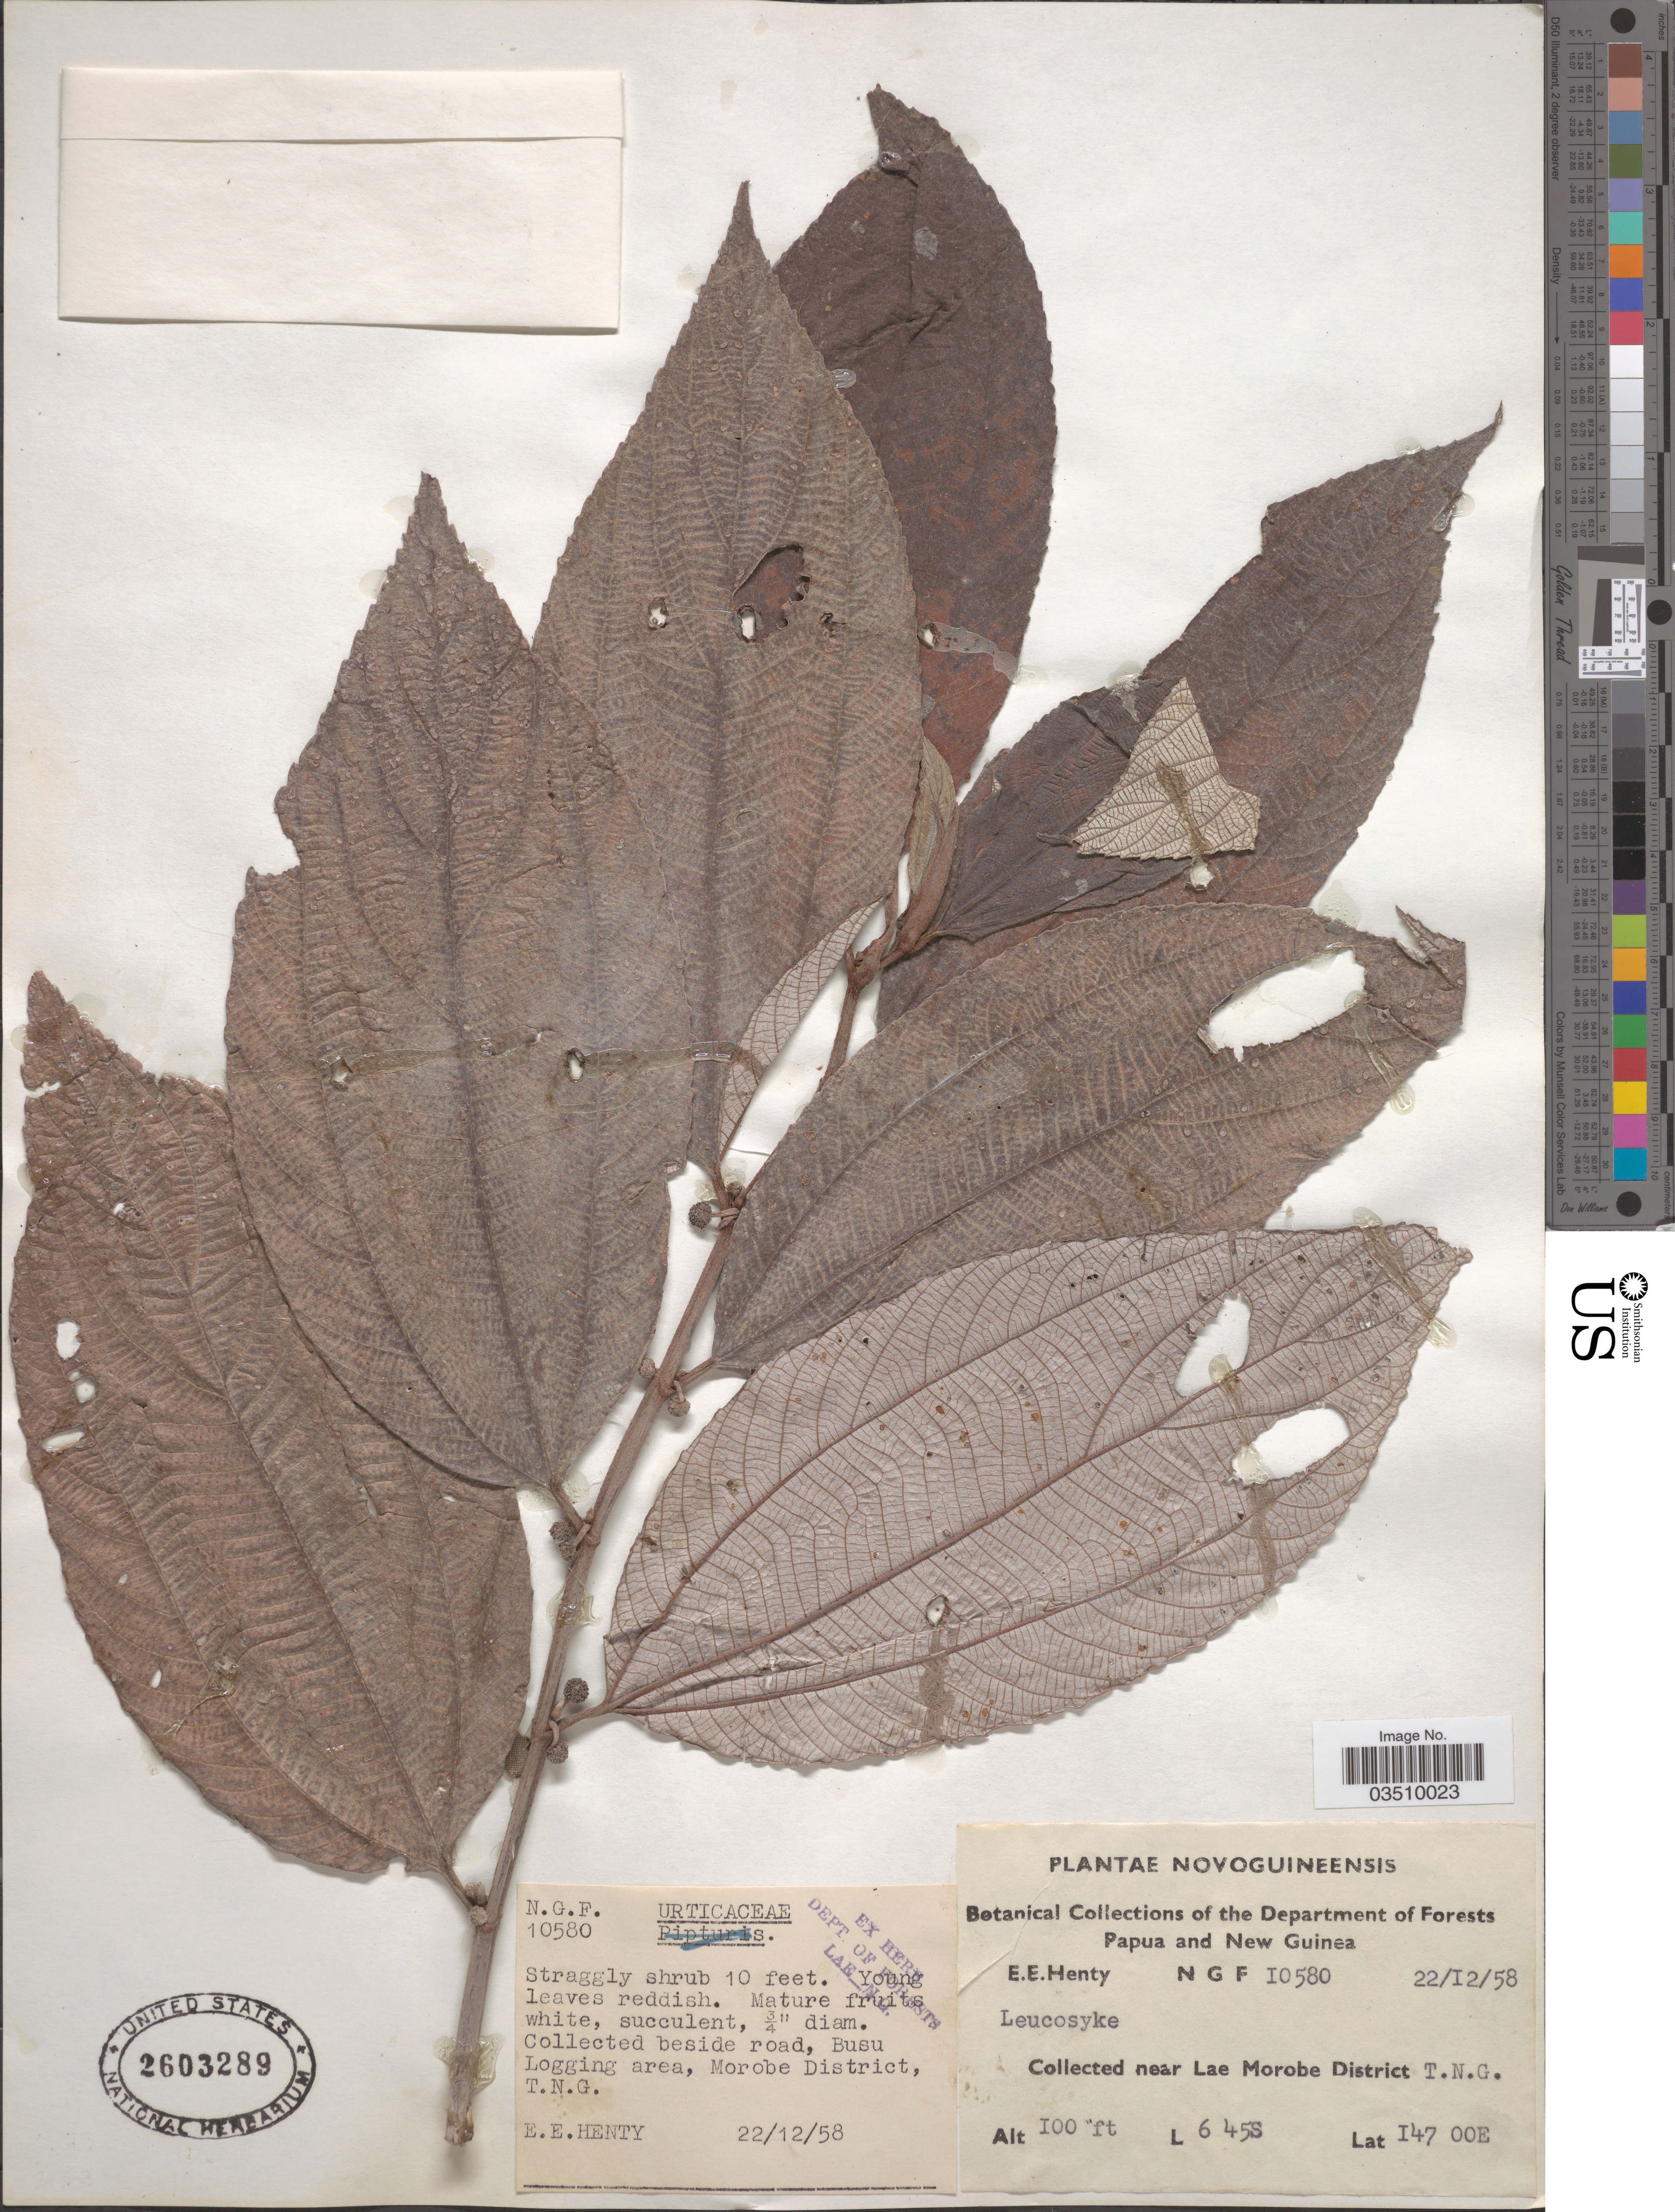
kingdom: Plantae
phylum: Tracheophyta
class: Magnoliopsida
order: Rosales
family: Urticaceae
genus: Leucosyke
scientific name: Leucosyke sp.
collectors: E. Henty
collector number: NGF 10580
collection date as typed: Transcribed d/m/y: 22/12/58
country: Papua New Guinea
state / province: Morobe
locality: Busu Logging area, Morobe District, T.N.G. Near Lae Morobe District.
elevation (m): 30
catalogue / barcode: US 2603289